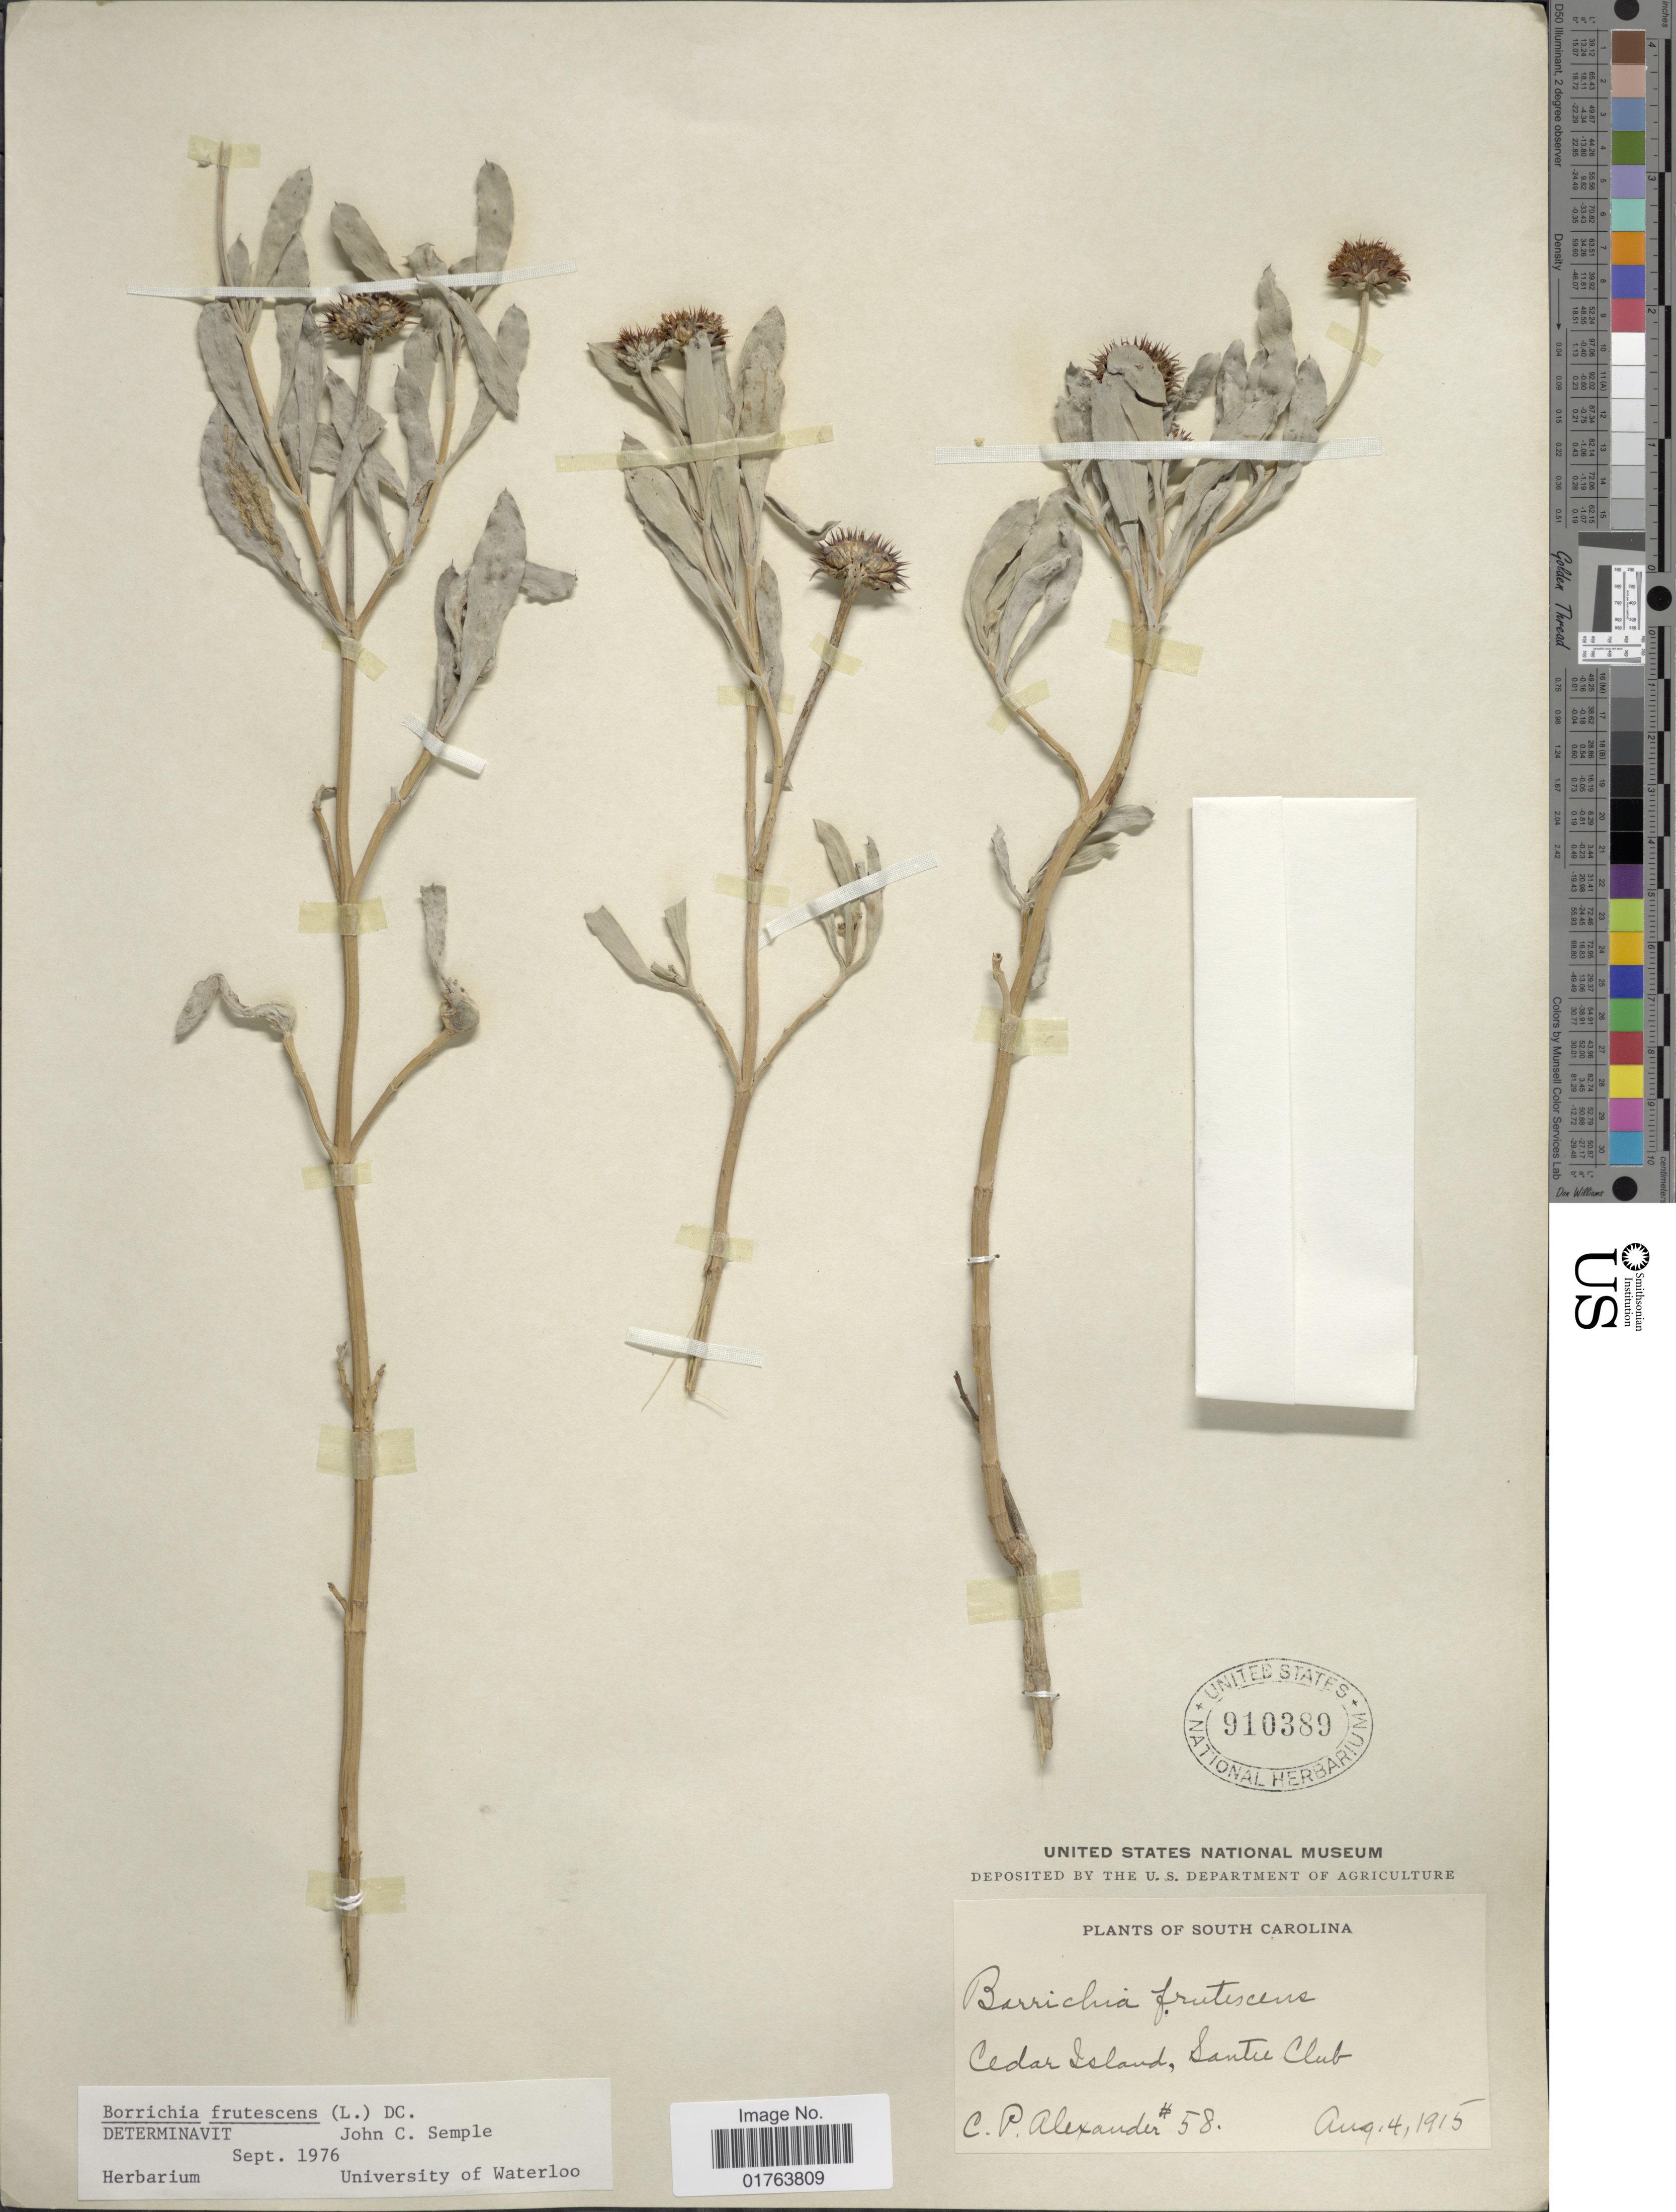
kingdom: Plantae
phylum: Tracheophyta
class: Magnoliopsida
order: Asterales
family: Asteraceae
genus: Borrichia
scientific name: Borrichia frutescens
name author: (L.) DC.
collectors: C. P. Alexander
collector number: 58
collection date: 1915-08-04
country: United States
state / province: South Carolina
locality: Cedar Island, Santee Club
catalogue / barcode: US 910389